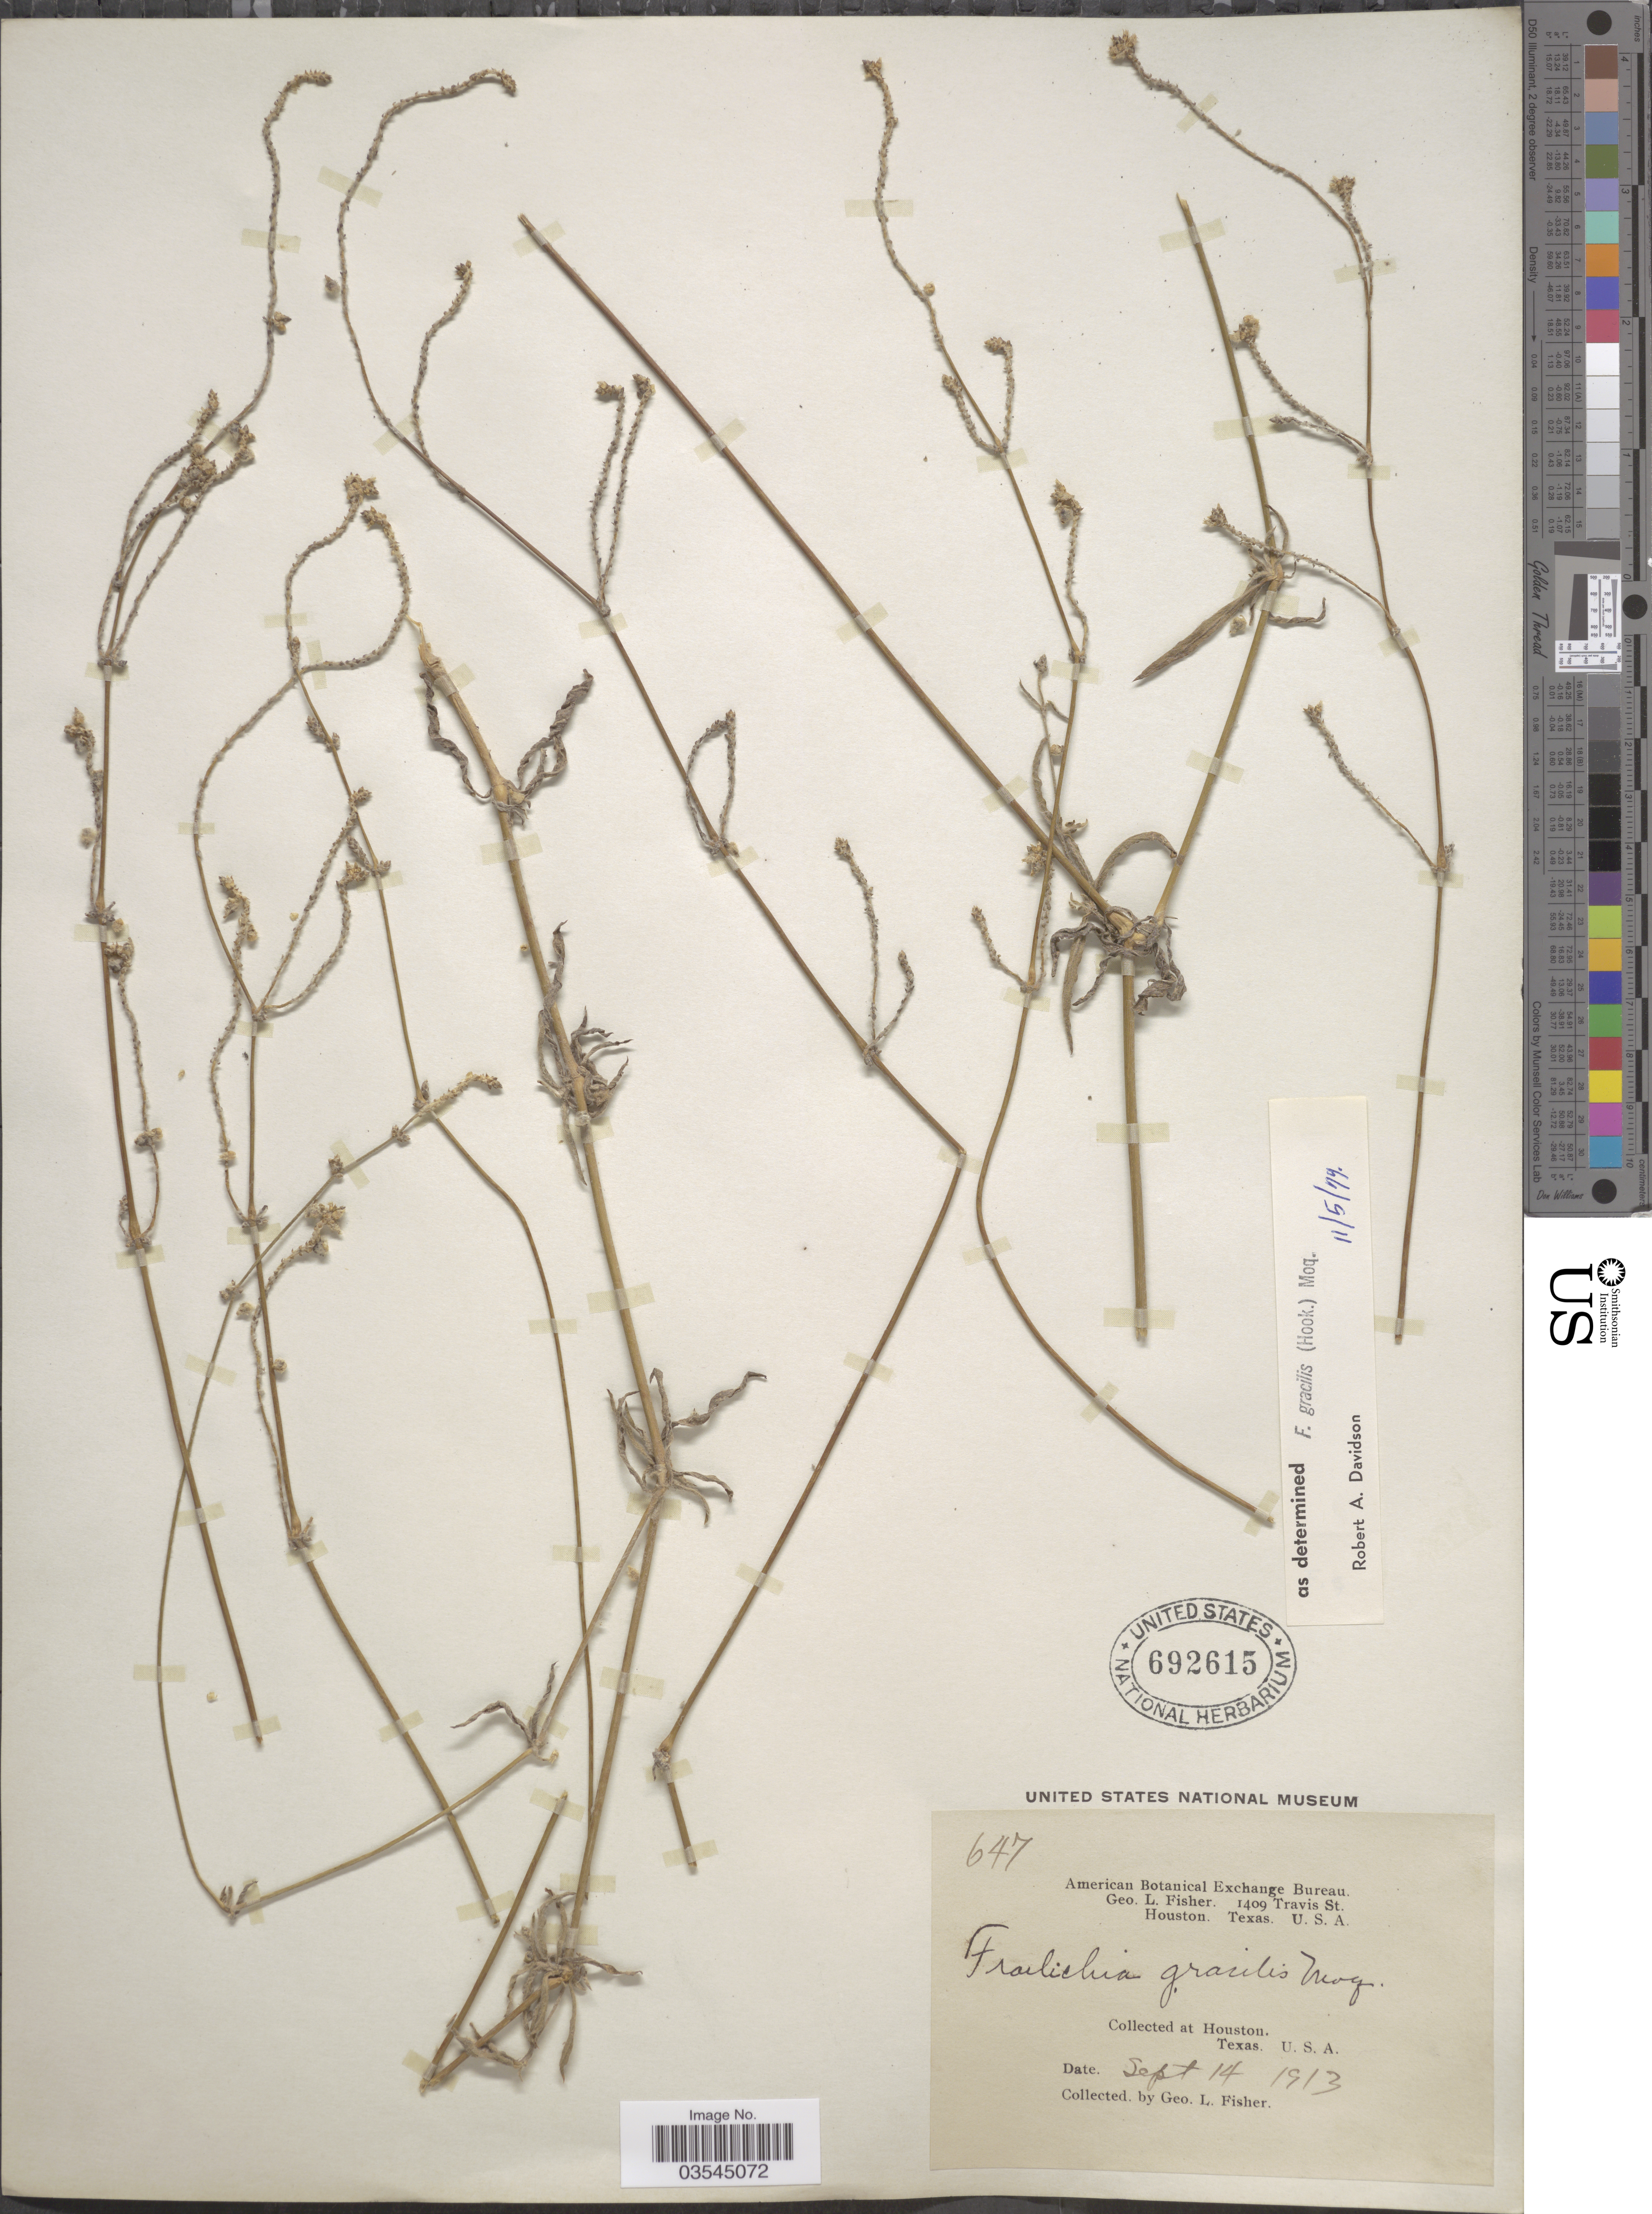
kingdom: Plantae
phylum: Tracheophyta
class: Magnoliopsida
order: Caryophyllales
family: Amaranthaceae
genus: Froelichia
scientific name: Froelichia gracilis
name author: (Hook.) Moq.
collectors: G. L. Fisher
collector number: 647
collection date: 1913-09-14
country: United States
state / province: Texas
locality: At Houston.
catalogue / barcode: US 692615